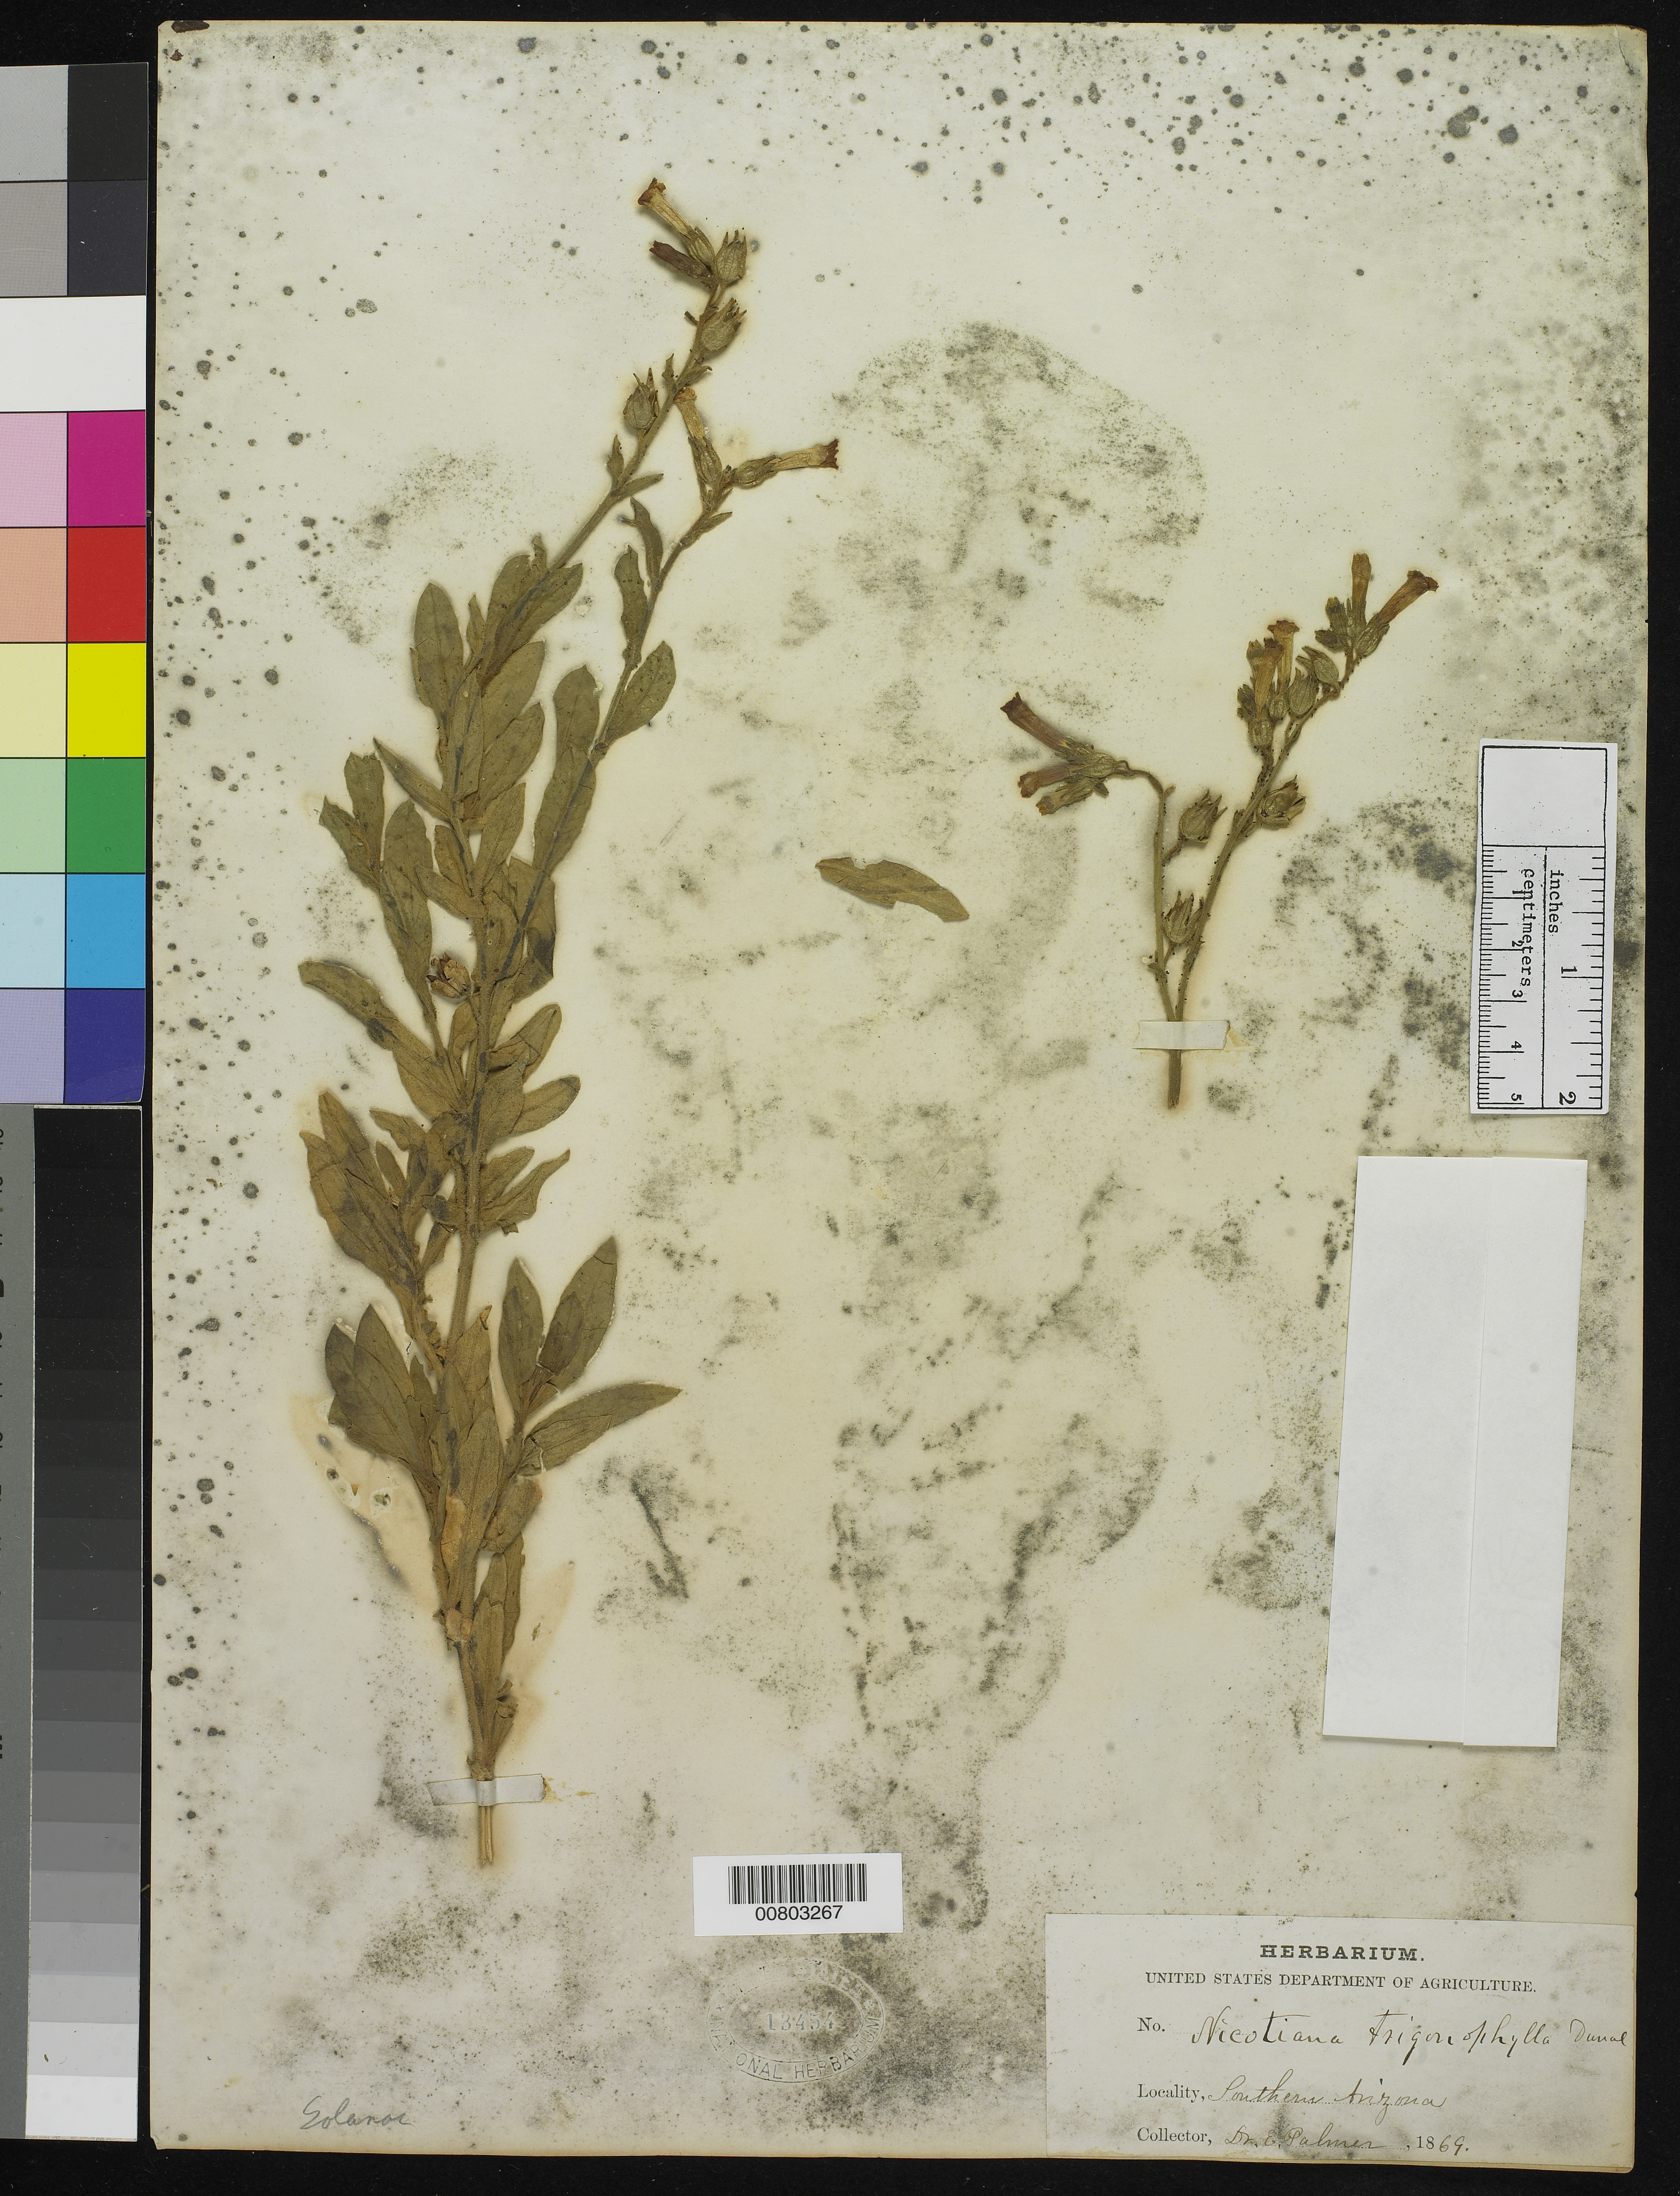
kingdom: Plantae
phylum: Tracheophyta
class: Magnoliopsida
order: Solanales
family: Solanaceae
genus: Nicotiana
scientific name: Nicotiana trigonophylla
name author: Dunal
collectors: E. Palmer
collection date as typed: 1869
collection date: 1869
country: United States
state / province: Arizona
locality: Southern Arizona.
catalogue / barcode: US 13454